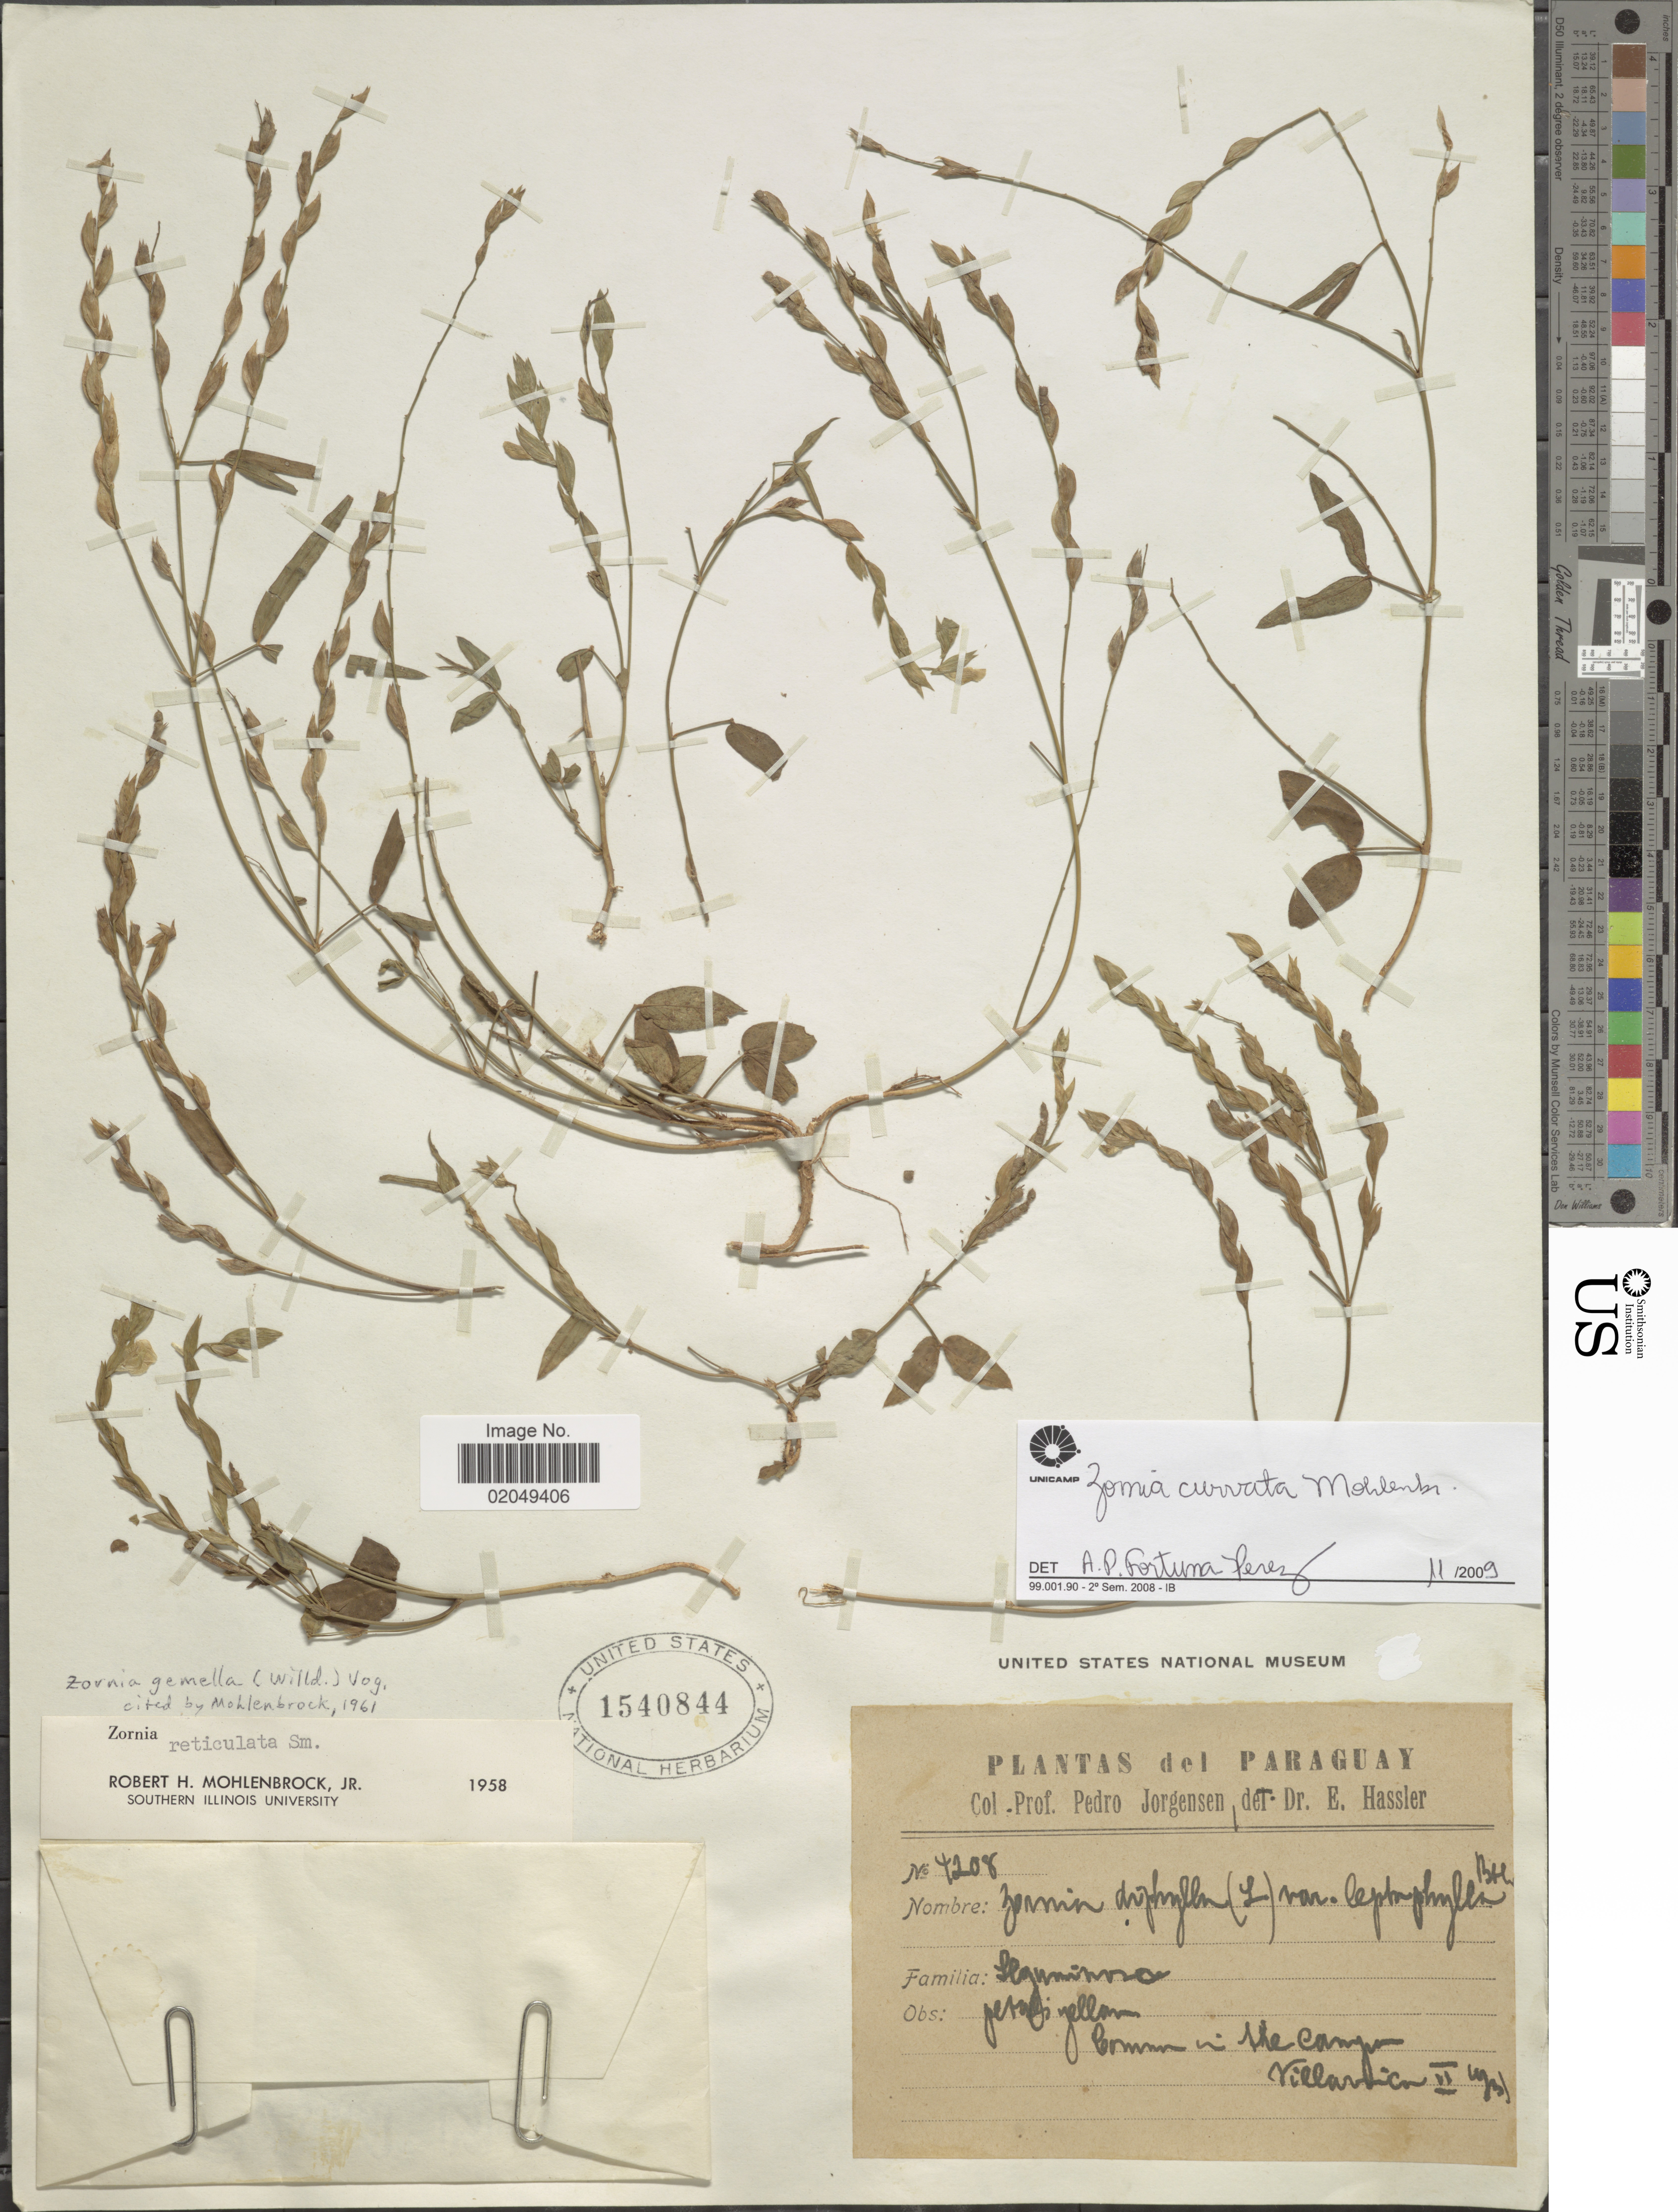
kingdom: Plantae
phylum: Tracheophyta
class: Magnoliopsida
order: Fabales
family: Fabaceae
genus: Zornia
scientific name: Zornia curvata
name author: Mohlenbr.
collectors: P. Jörgensen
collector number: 4208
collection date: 1931-06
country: Paraguay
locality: Villarrica.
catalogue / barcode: US 1540844